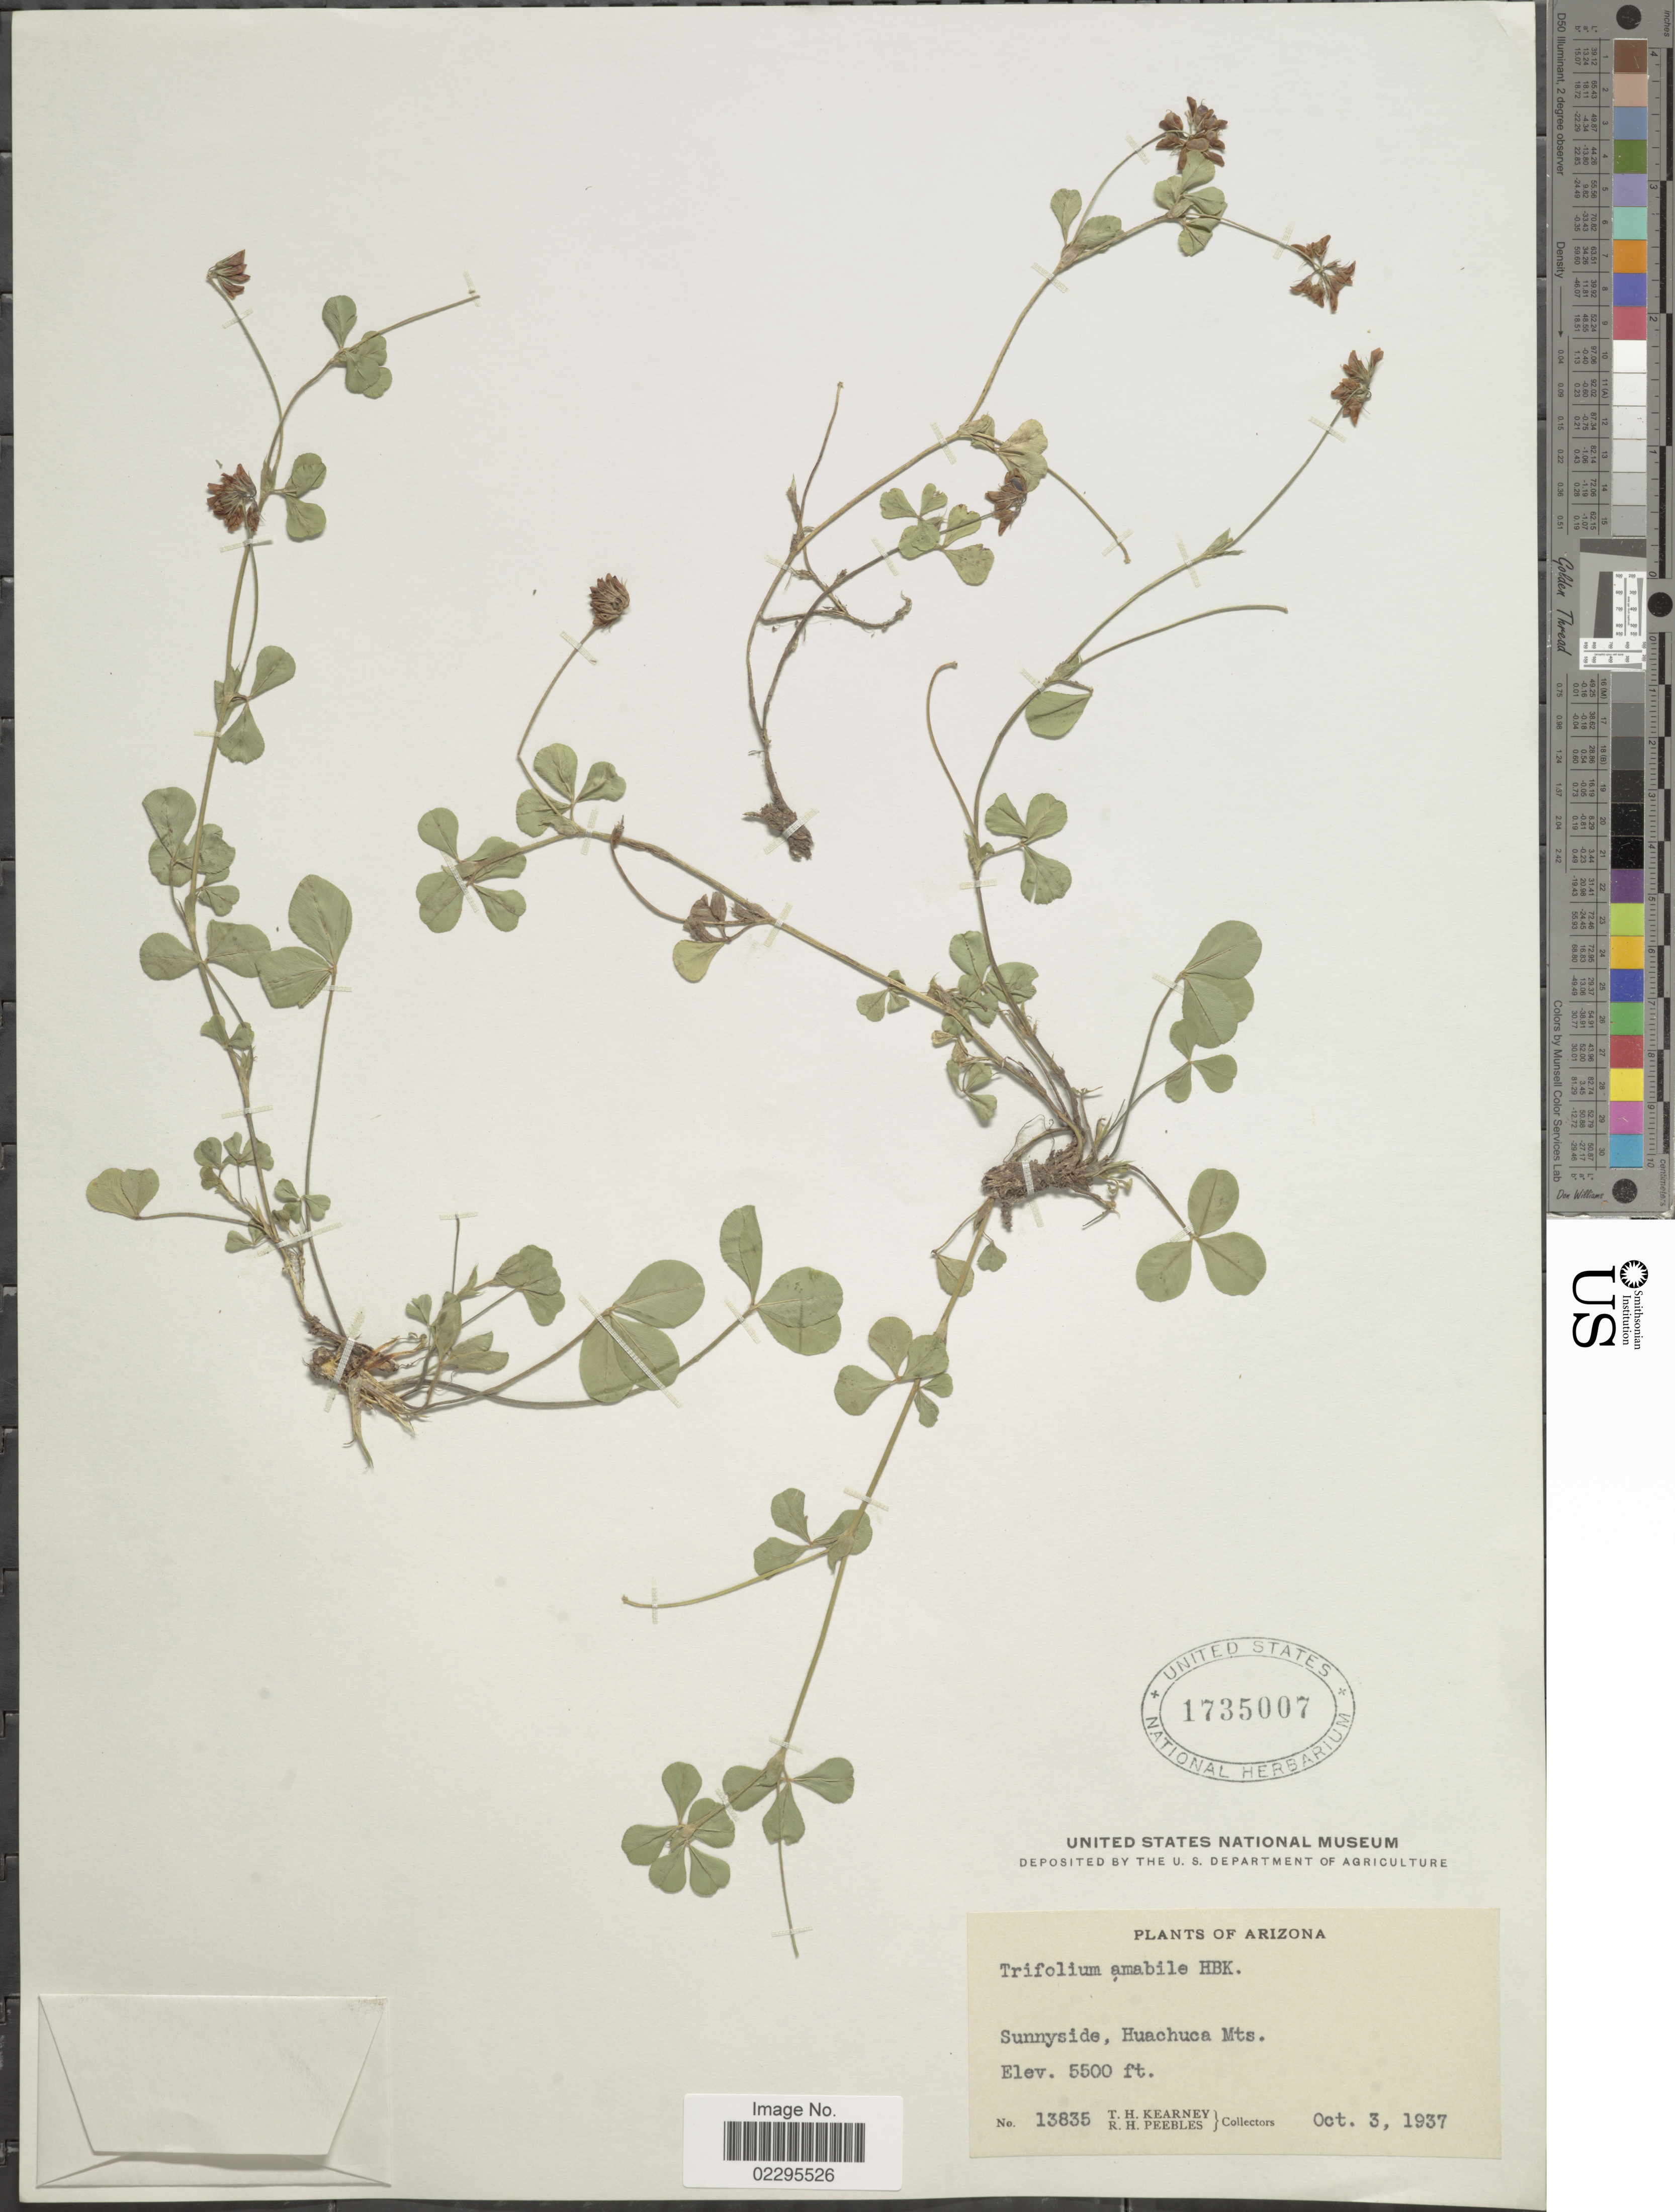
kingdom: Plantae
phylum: Tracheophyta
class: Magnoliopsida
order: Fabales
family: Fabaceae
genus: Trifolium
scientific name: Trifolium amabile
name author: Kunth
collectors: T. H. Kearney & R. H. Peebles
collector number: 13835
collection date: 1937-10-03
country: United States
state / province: Arizona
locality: Huachuca Mts.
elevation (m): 1676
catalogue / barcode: US 1735007